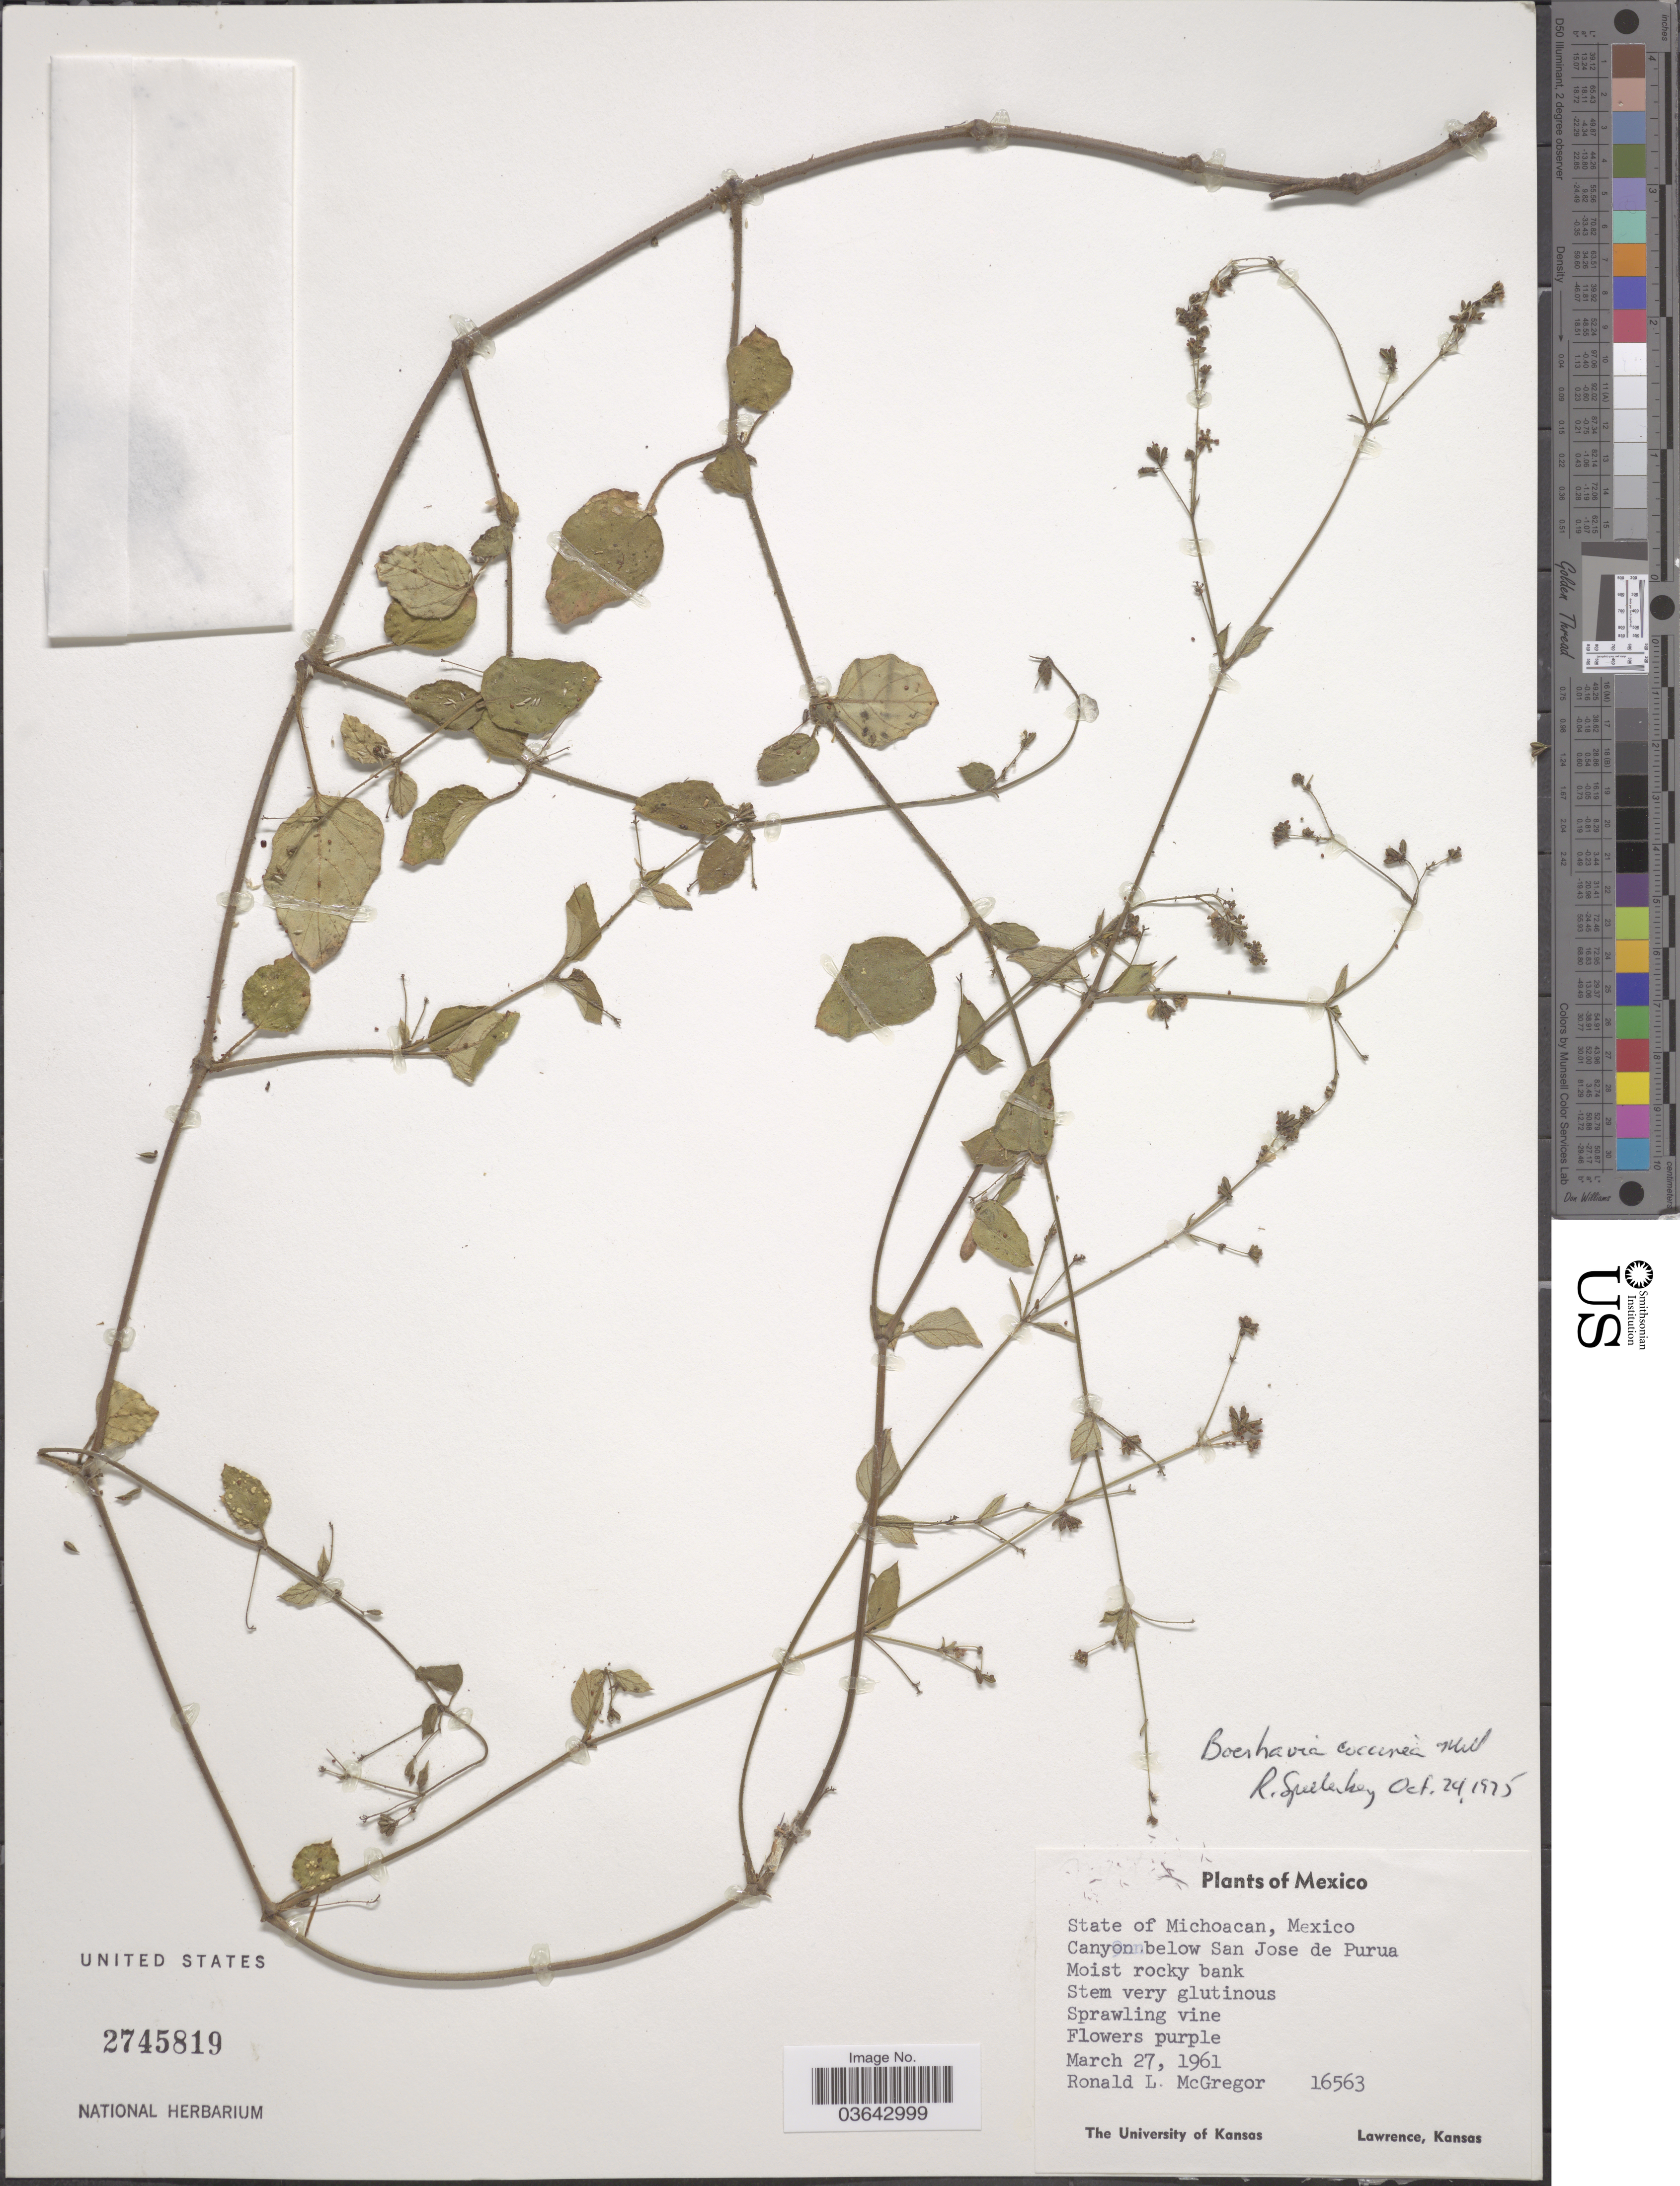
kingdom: Plantae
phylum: Tracheophyta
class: Magnoliopsida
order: Caryophyllales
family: Nyctaginaceae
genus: Boerhavia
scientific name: Boerhavia coccinea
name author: Mill.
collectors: R. McGregor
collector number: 16563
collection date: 1961-03-27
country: Mexico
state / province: Michoacán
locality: Canyon below San Jose de Purua.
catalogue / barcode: US 2745819